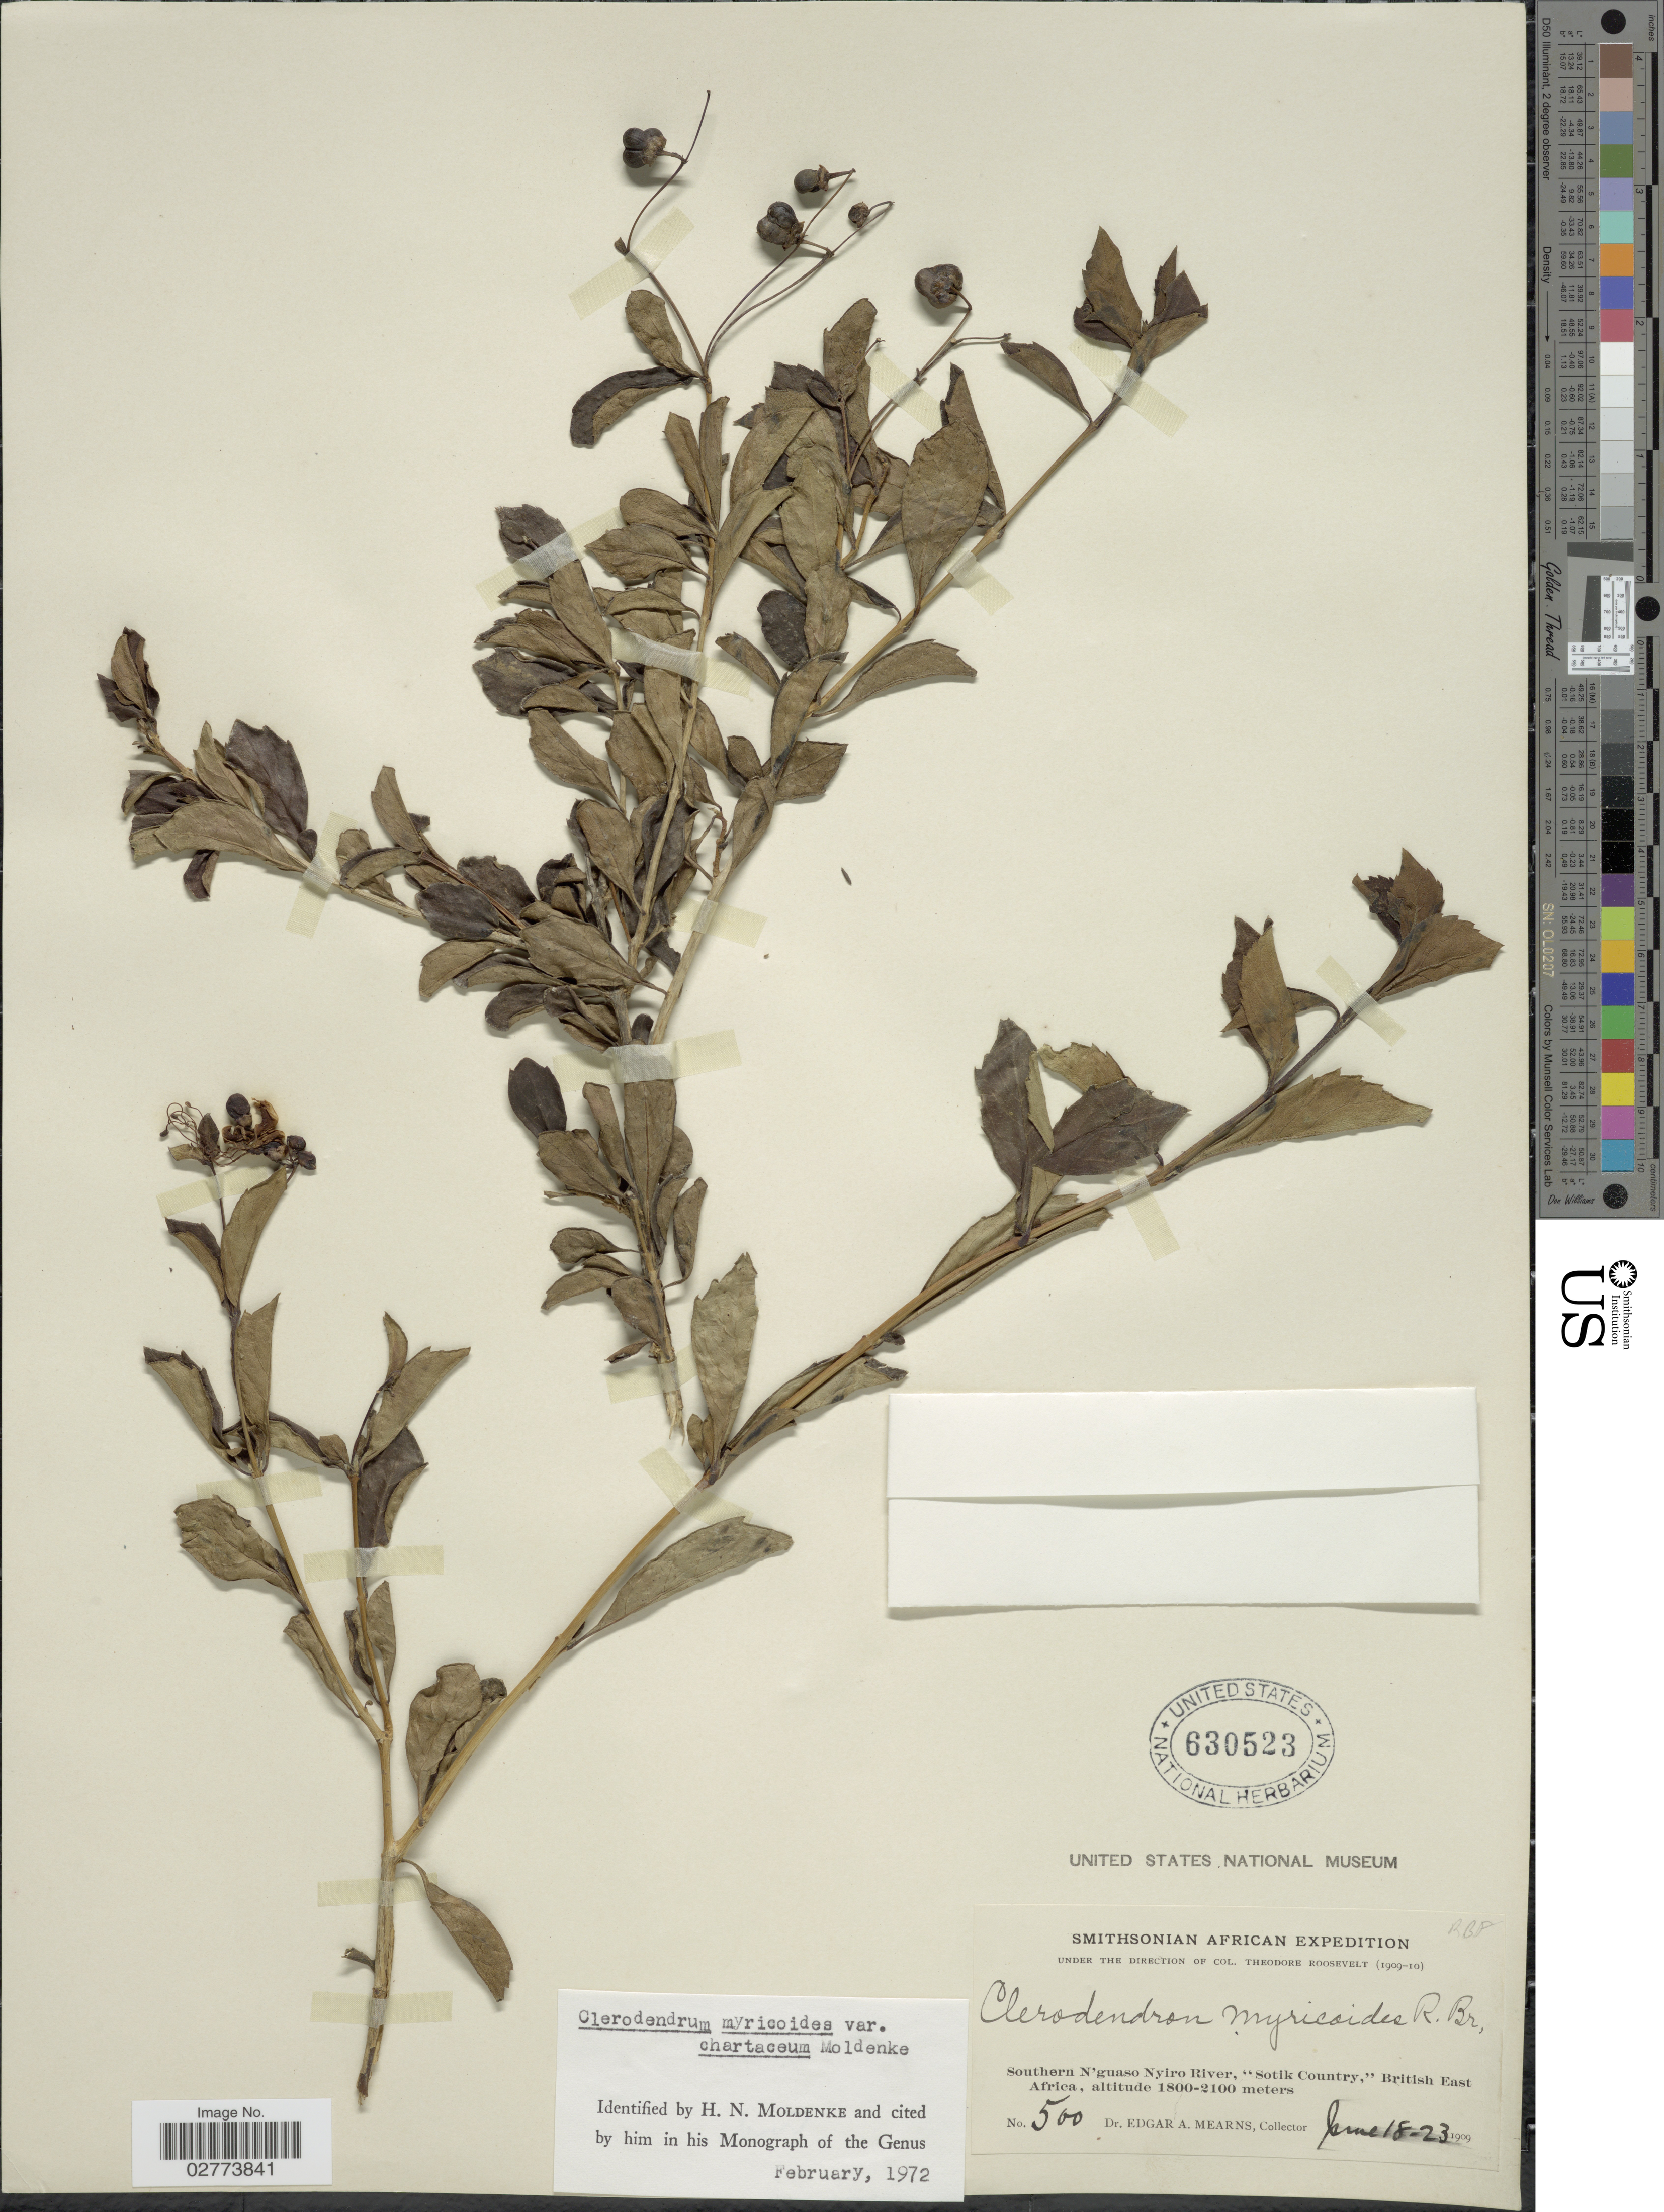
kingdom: Plantae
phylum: Tracheophyta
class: Magnoliopsida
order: Lamiales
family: Lamiaceae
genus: Clerodendrum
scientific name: Clerodendrum myricoides var. chartaceum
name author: Moldenke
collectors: E. A. Mearns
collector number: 500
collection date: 1909-06-18/1909-06-23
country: Kenya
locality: Southern N'guaso Nyiro River, "Sotik Country", British East Africa.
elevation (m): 1800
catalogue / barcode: US 630523